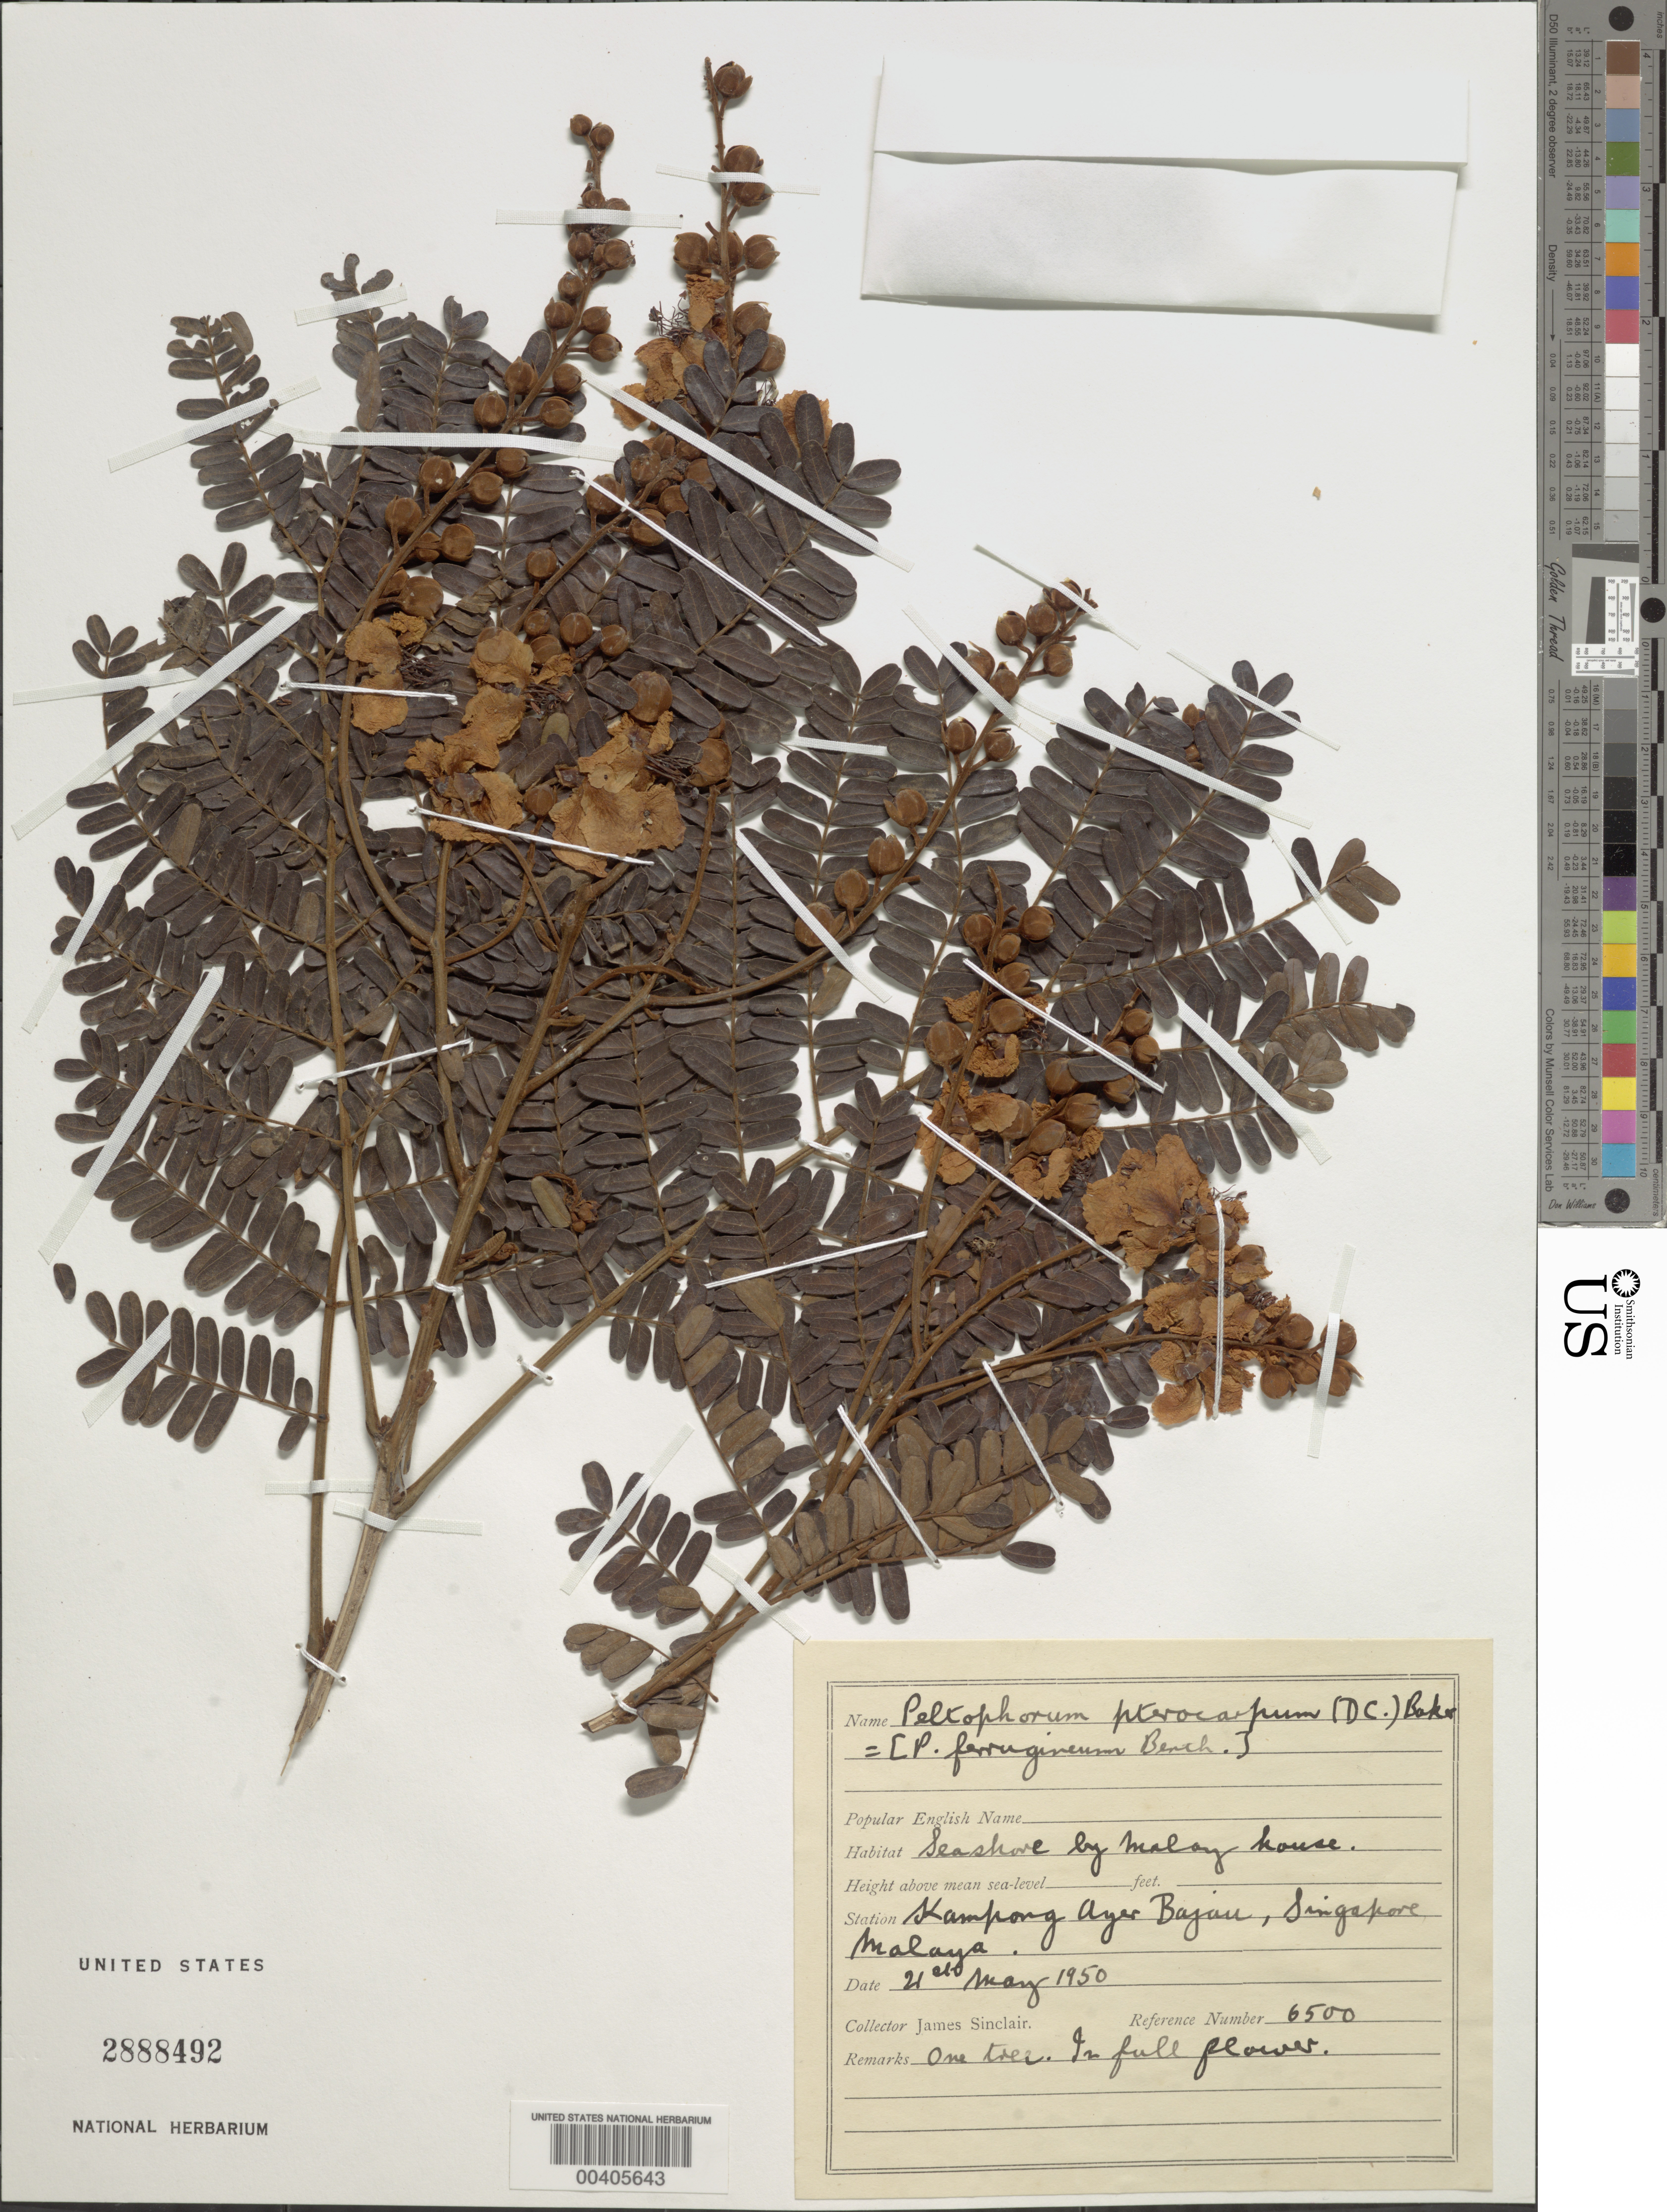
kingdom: Plantae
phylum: Tracheophyta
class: Magnoliopsida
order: Fabales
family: Fabaceae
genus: Peltophorum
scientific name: Peltophorum pterocarpum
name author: (DC.) Backer ex K. Heyne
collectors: J. Sinclair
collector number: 6500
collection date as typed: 21 May 1950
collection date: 1950-05-21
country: Singapore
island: Singapore Island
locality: Kampong ayer bajou [= kampong ayer bajau?] [Malay Peninsula]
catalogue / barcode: US 2888492